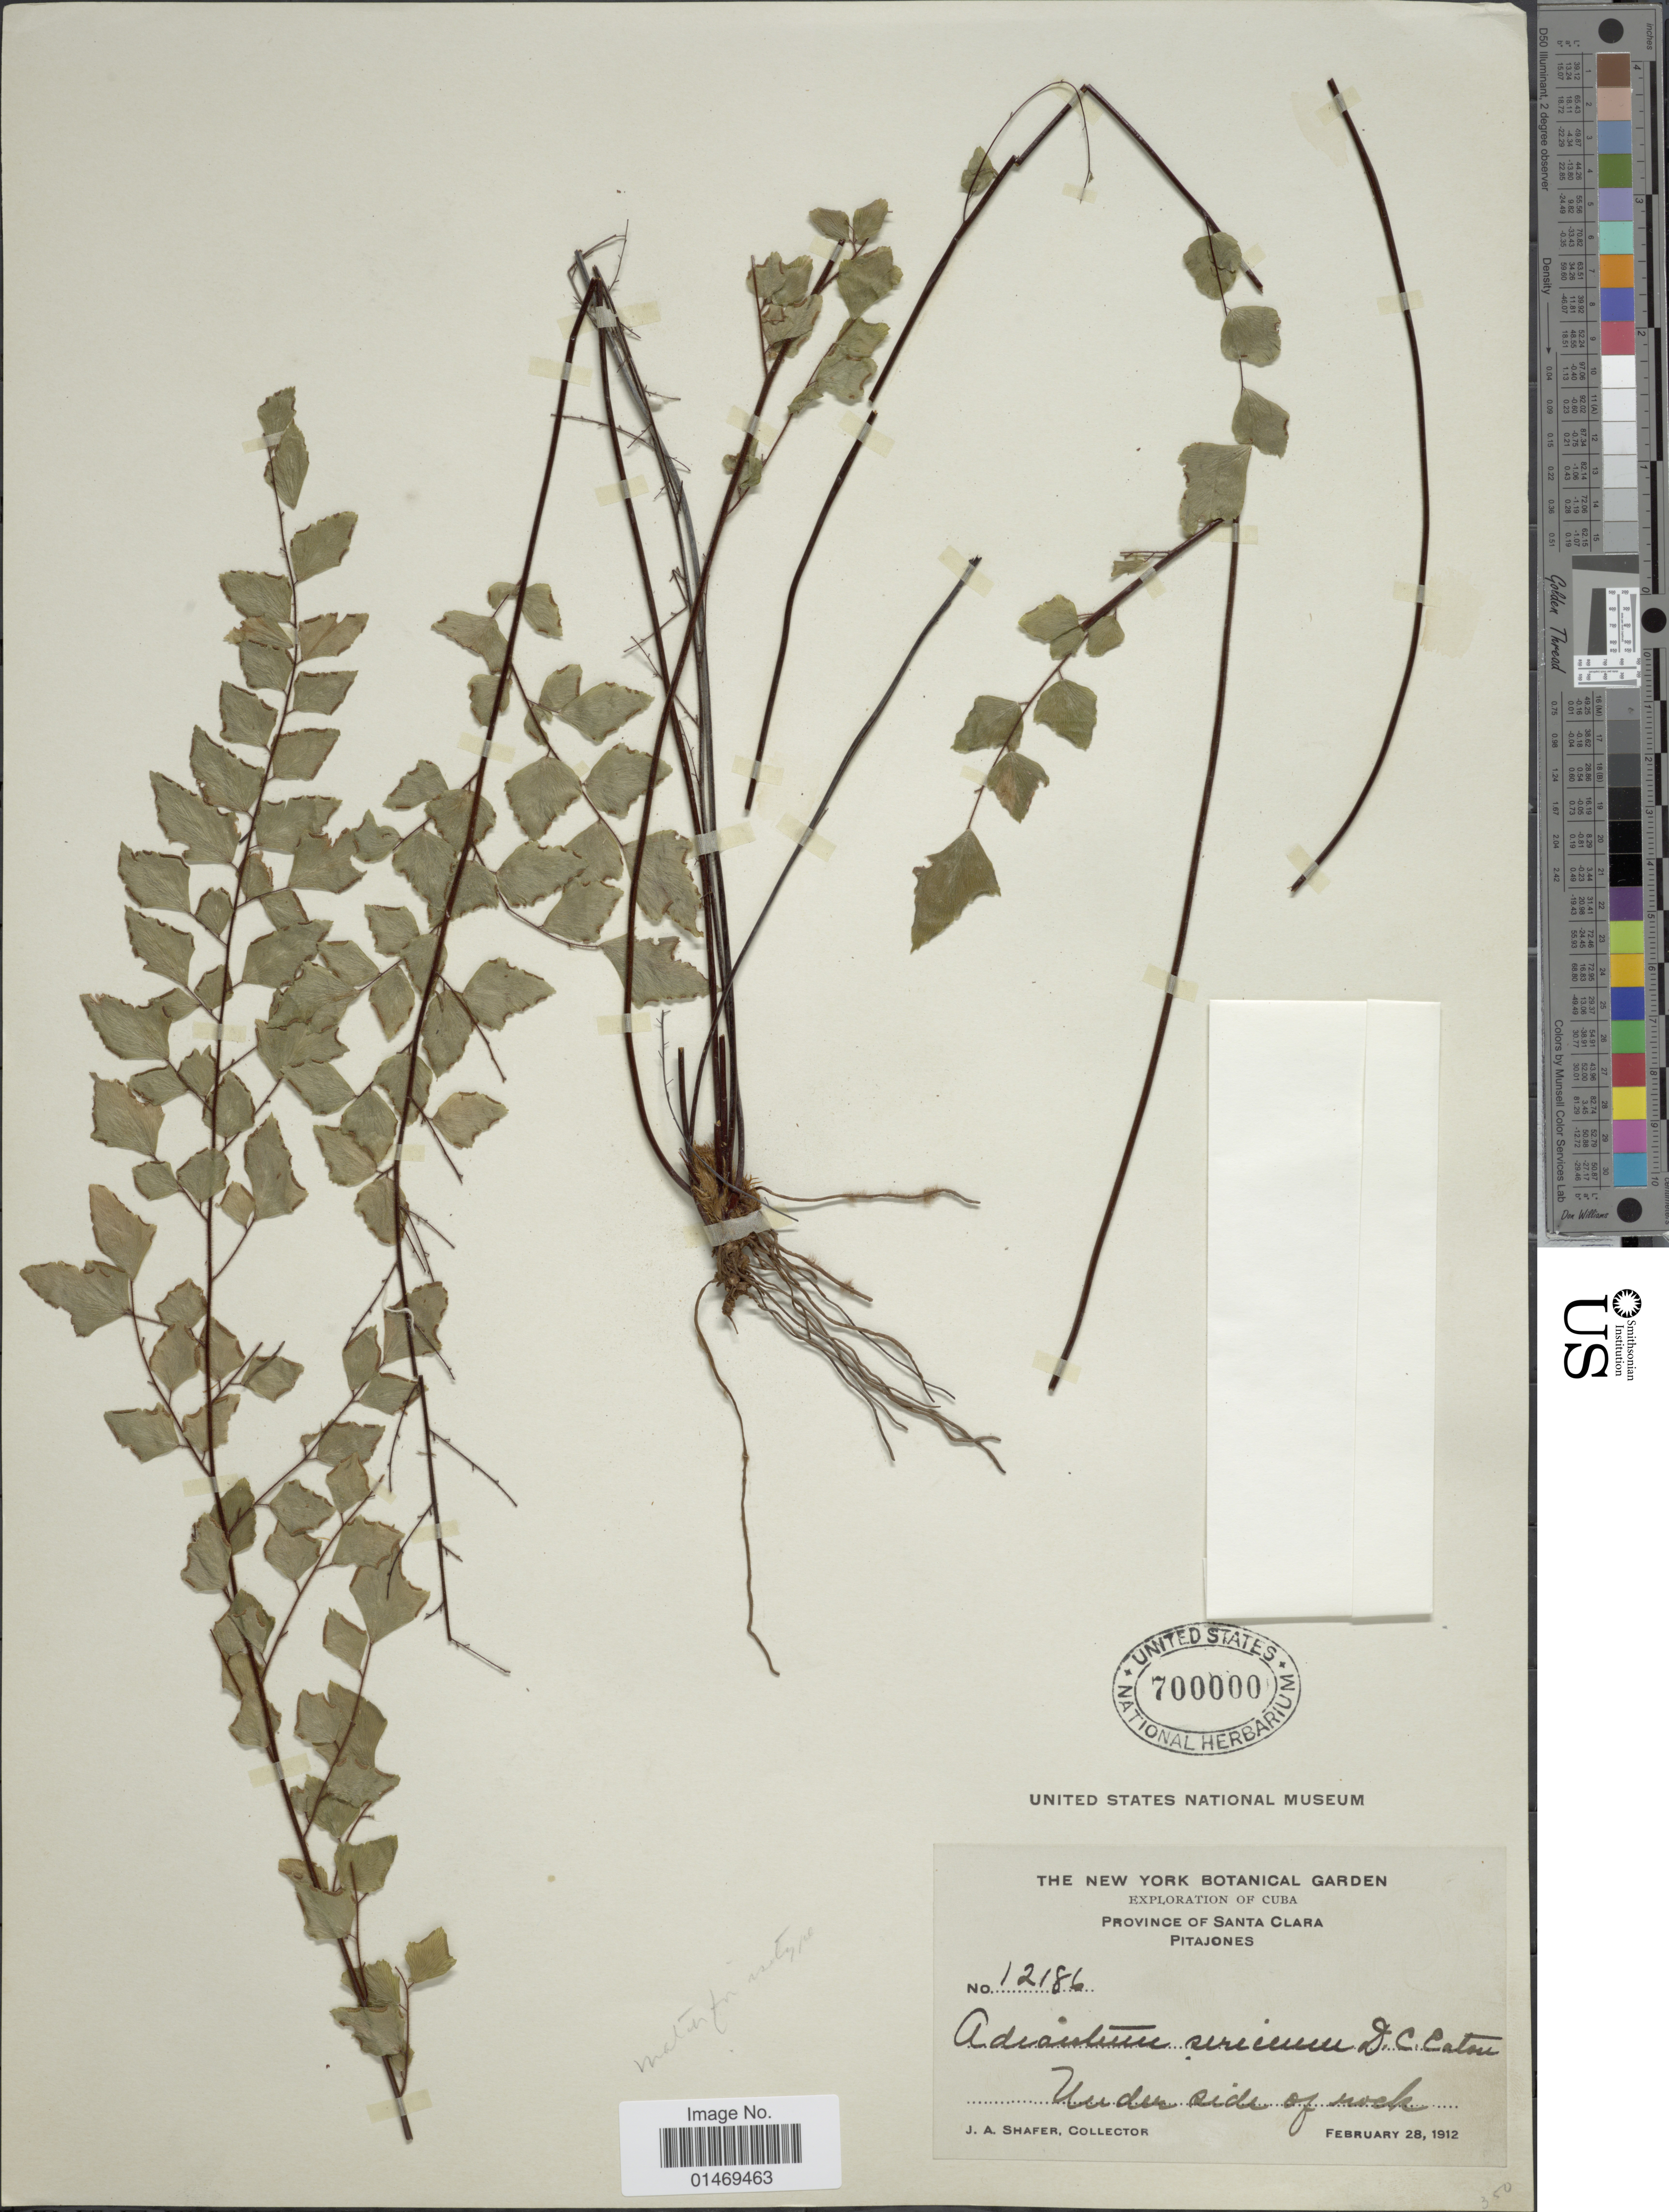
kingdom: Plantae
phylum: Tracheophyta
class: Polypodiopsida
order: Polypodiales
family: Pteridaceae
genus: Adiantum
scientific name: Adiantum sericeum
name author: D.C. Eaton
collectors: J. A. Shafer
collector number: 12186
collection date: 1912-02-28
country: Cuba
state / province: Las Villas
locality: Prov. Santa Clara, Pitajones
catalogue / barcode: US 700000